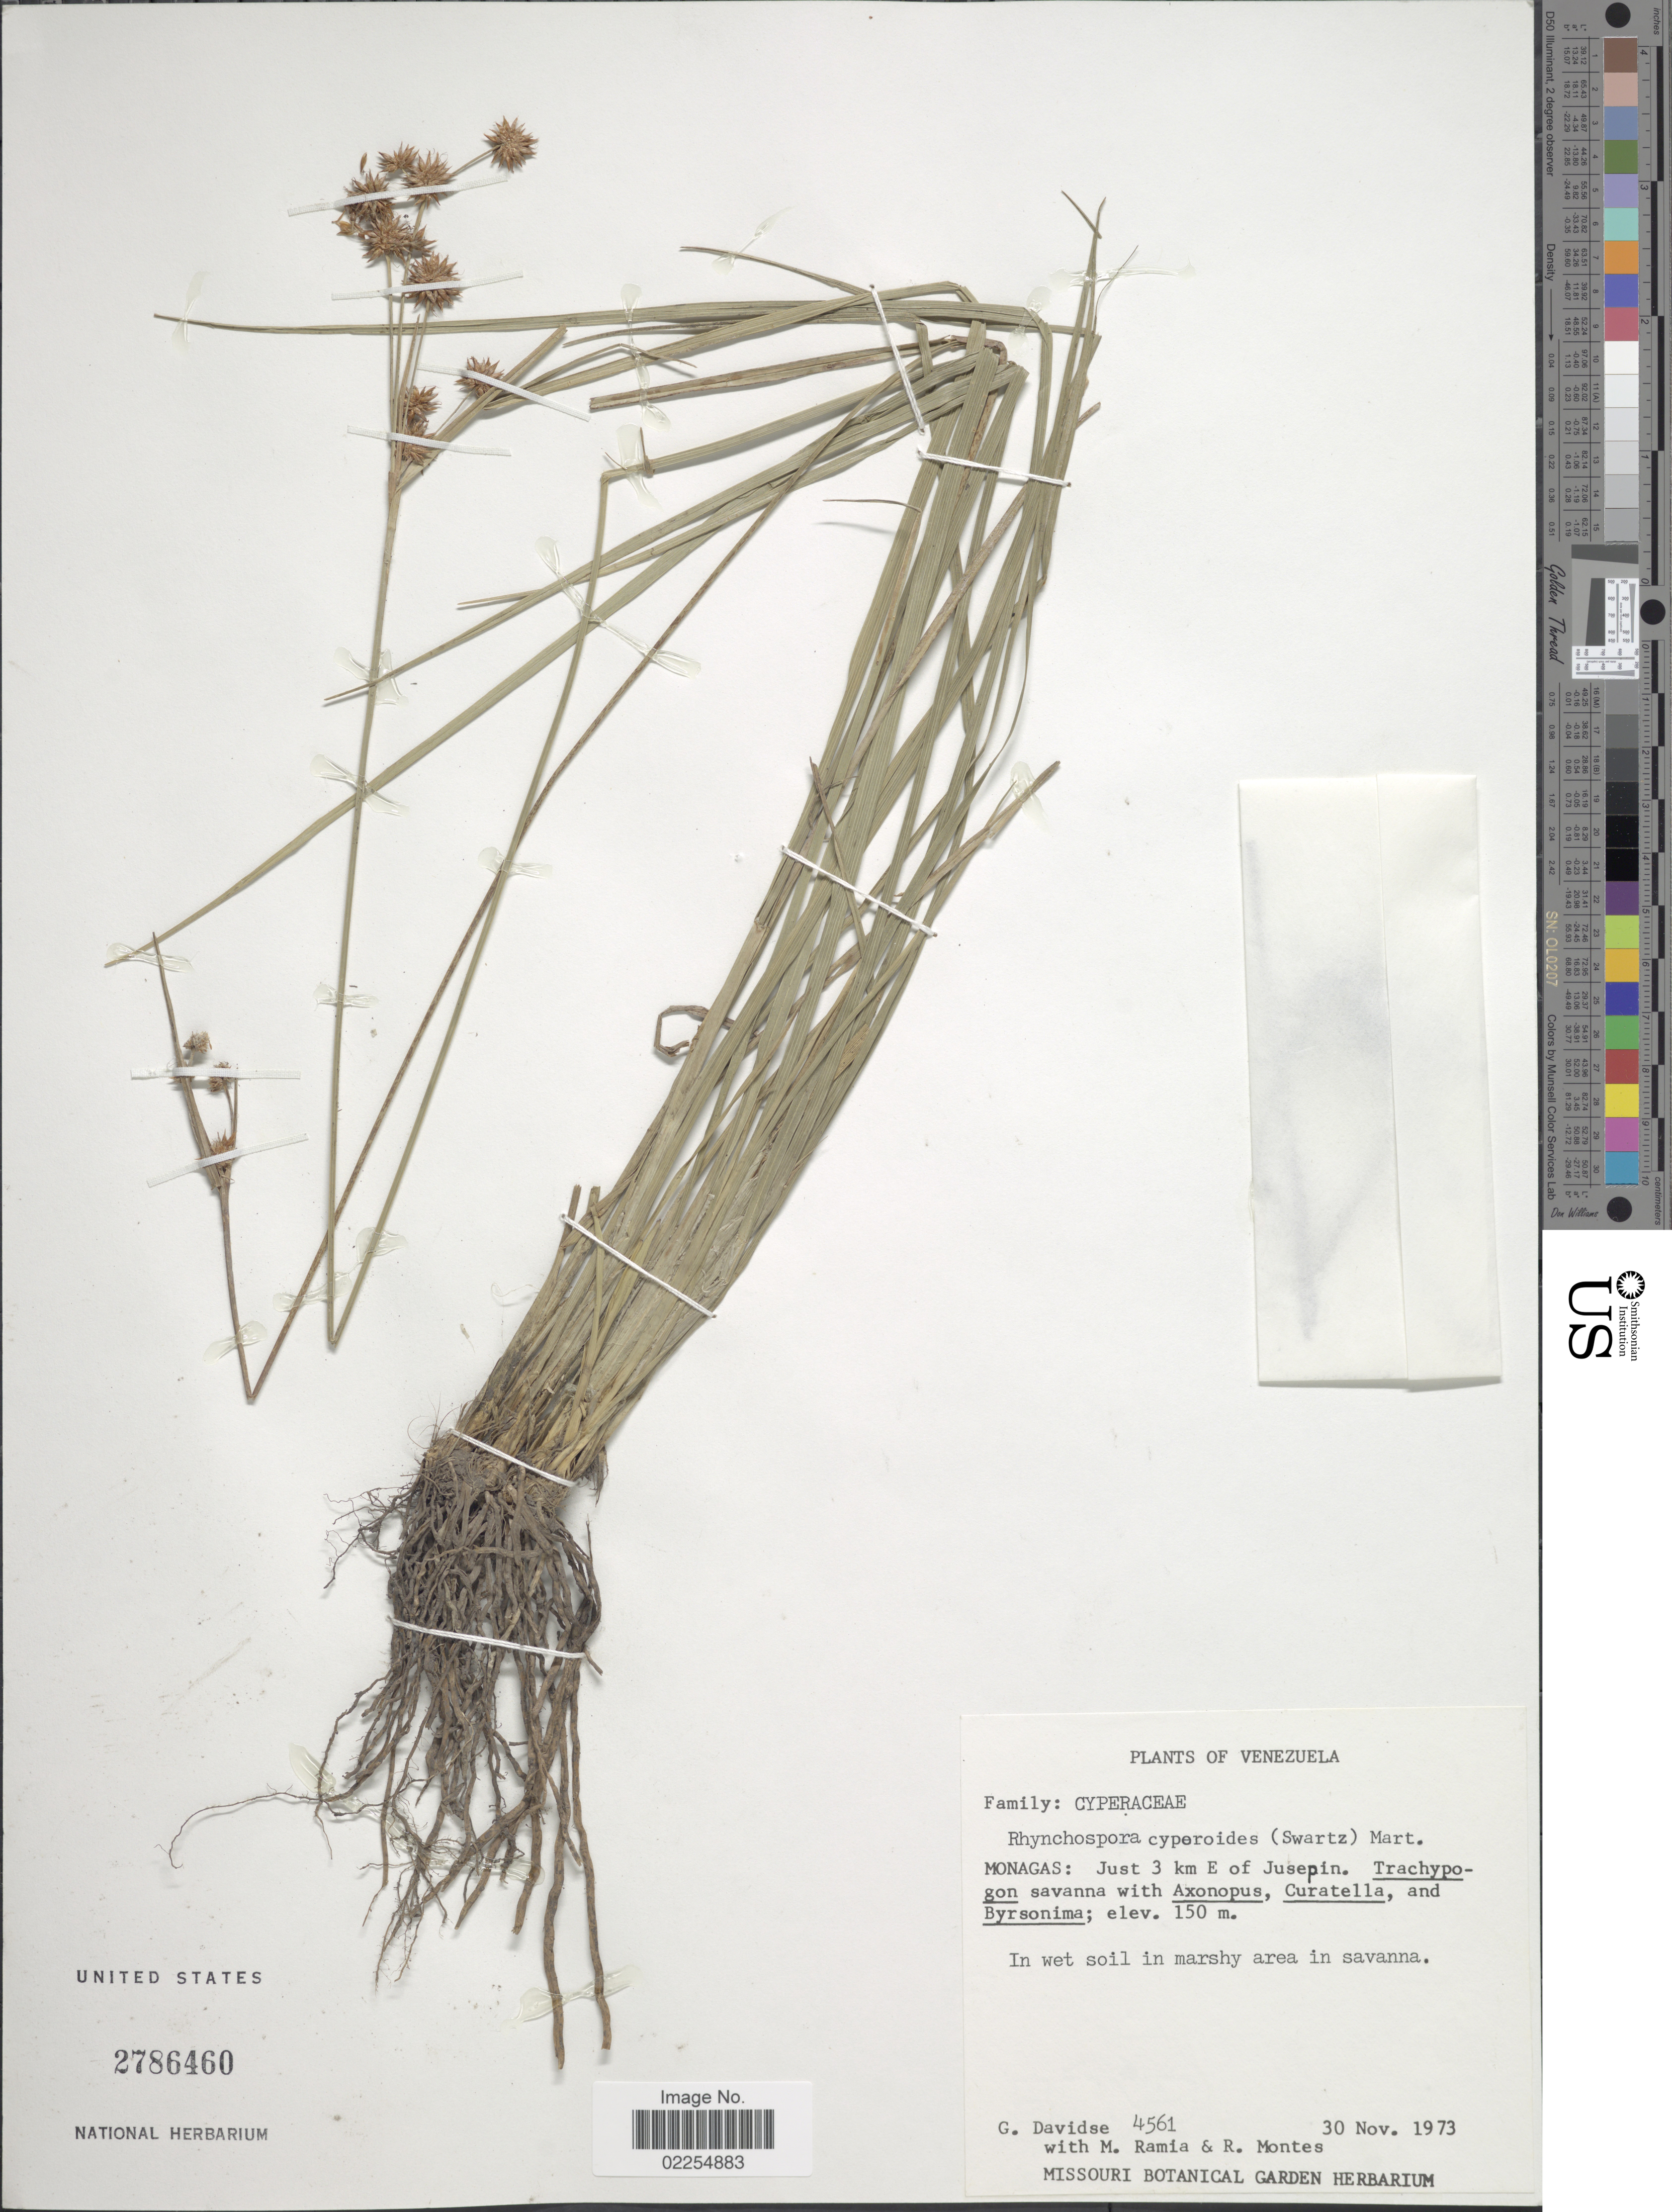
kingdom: Plantae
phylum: Tracheophyta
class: Liliopsida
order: Poales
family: Cyperaceae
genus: Rhynchospora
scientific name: Rhynchospora holoschoenoides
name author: (Rich.) Herter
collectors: G. Davidse, M. Ramia & R. Montes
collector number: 4561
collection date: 1973-11-30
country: Venezuela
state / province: Monagas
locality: Just 3 km E of Jusepin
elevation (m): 150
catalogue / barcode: US 2786460